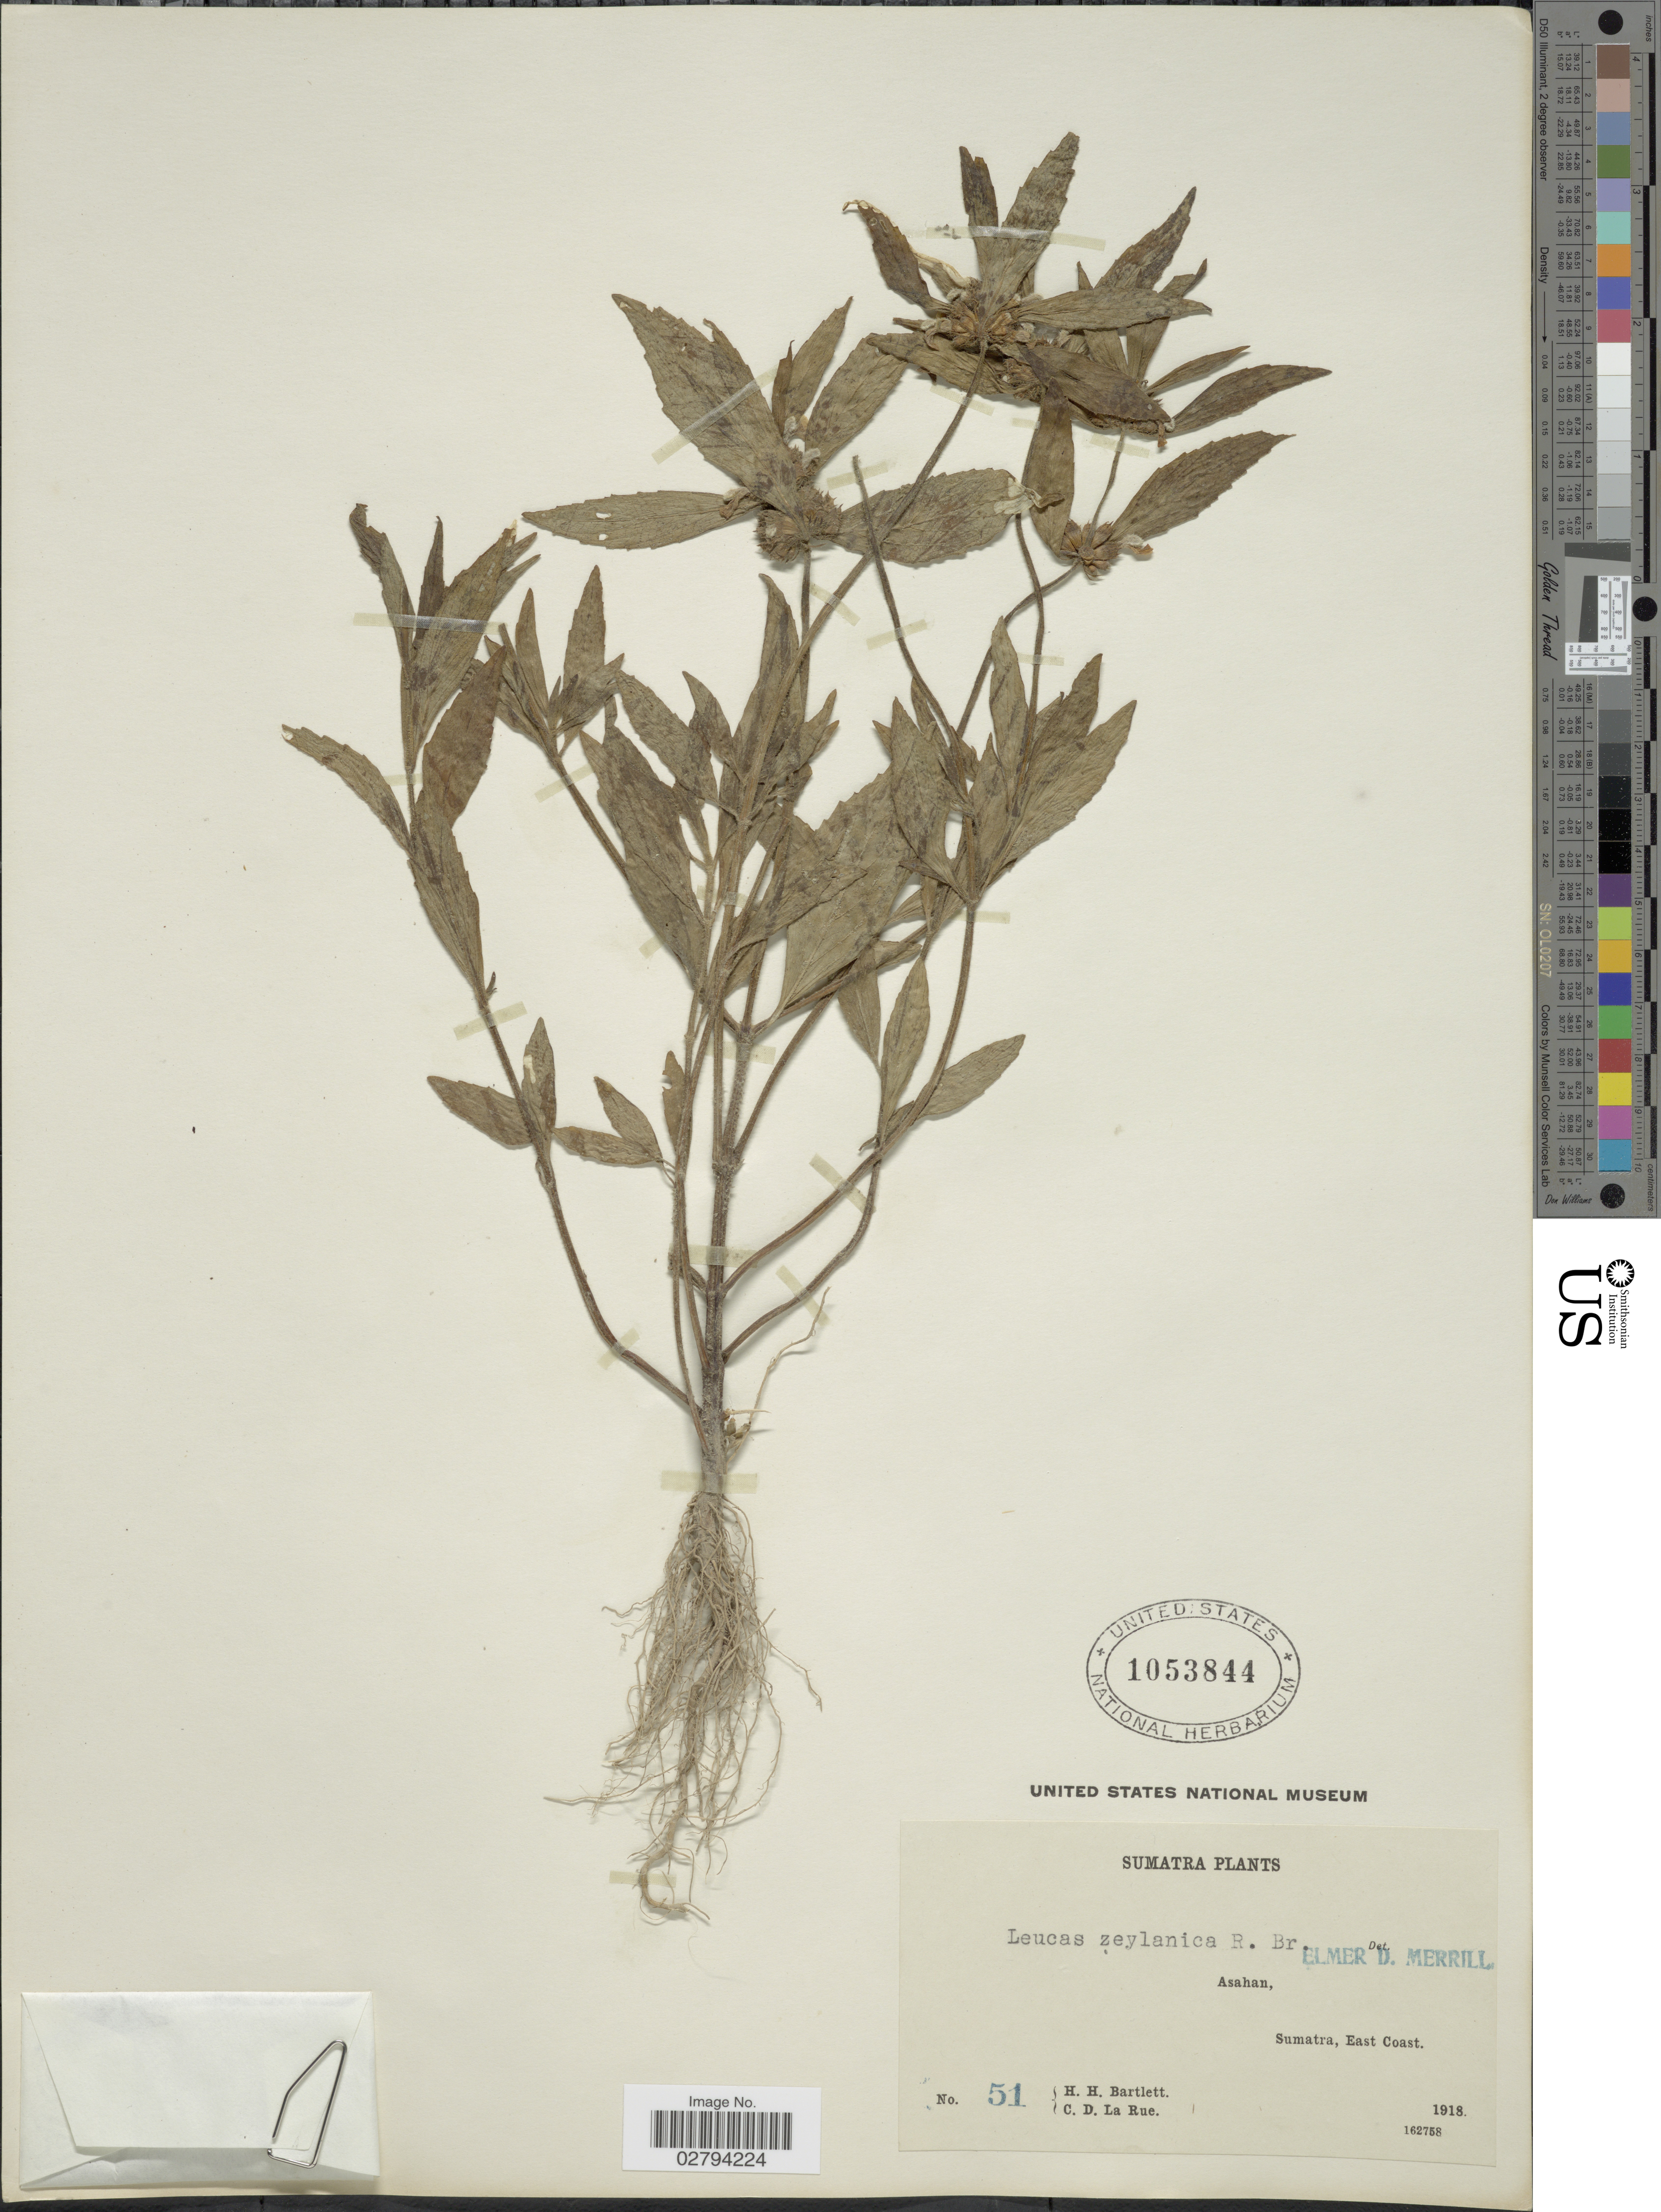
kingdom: Plantae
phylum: Tracheophyta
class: Magnoliopsida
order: Lamiales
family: Lamiaceae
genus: Leucas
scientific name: Leucas zeylanica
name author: (L.) W.T. Aiton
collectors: H. H. Bartlett & C. La Rue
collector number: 51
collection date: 1918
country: Indonesia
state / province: Sumatra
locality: Sumatra, Asahan, East Coast.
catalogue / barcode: US 1053844